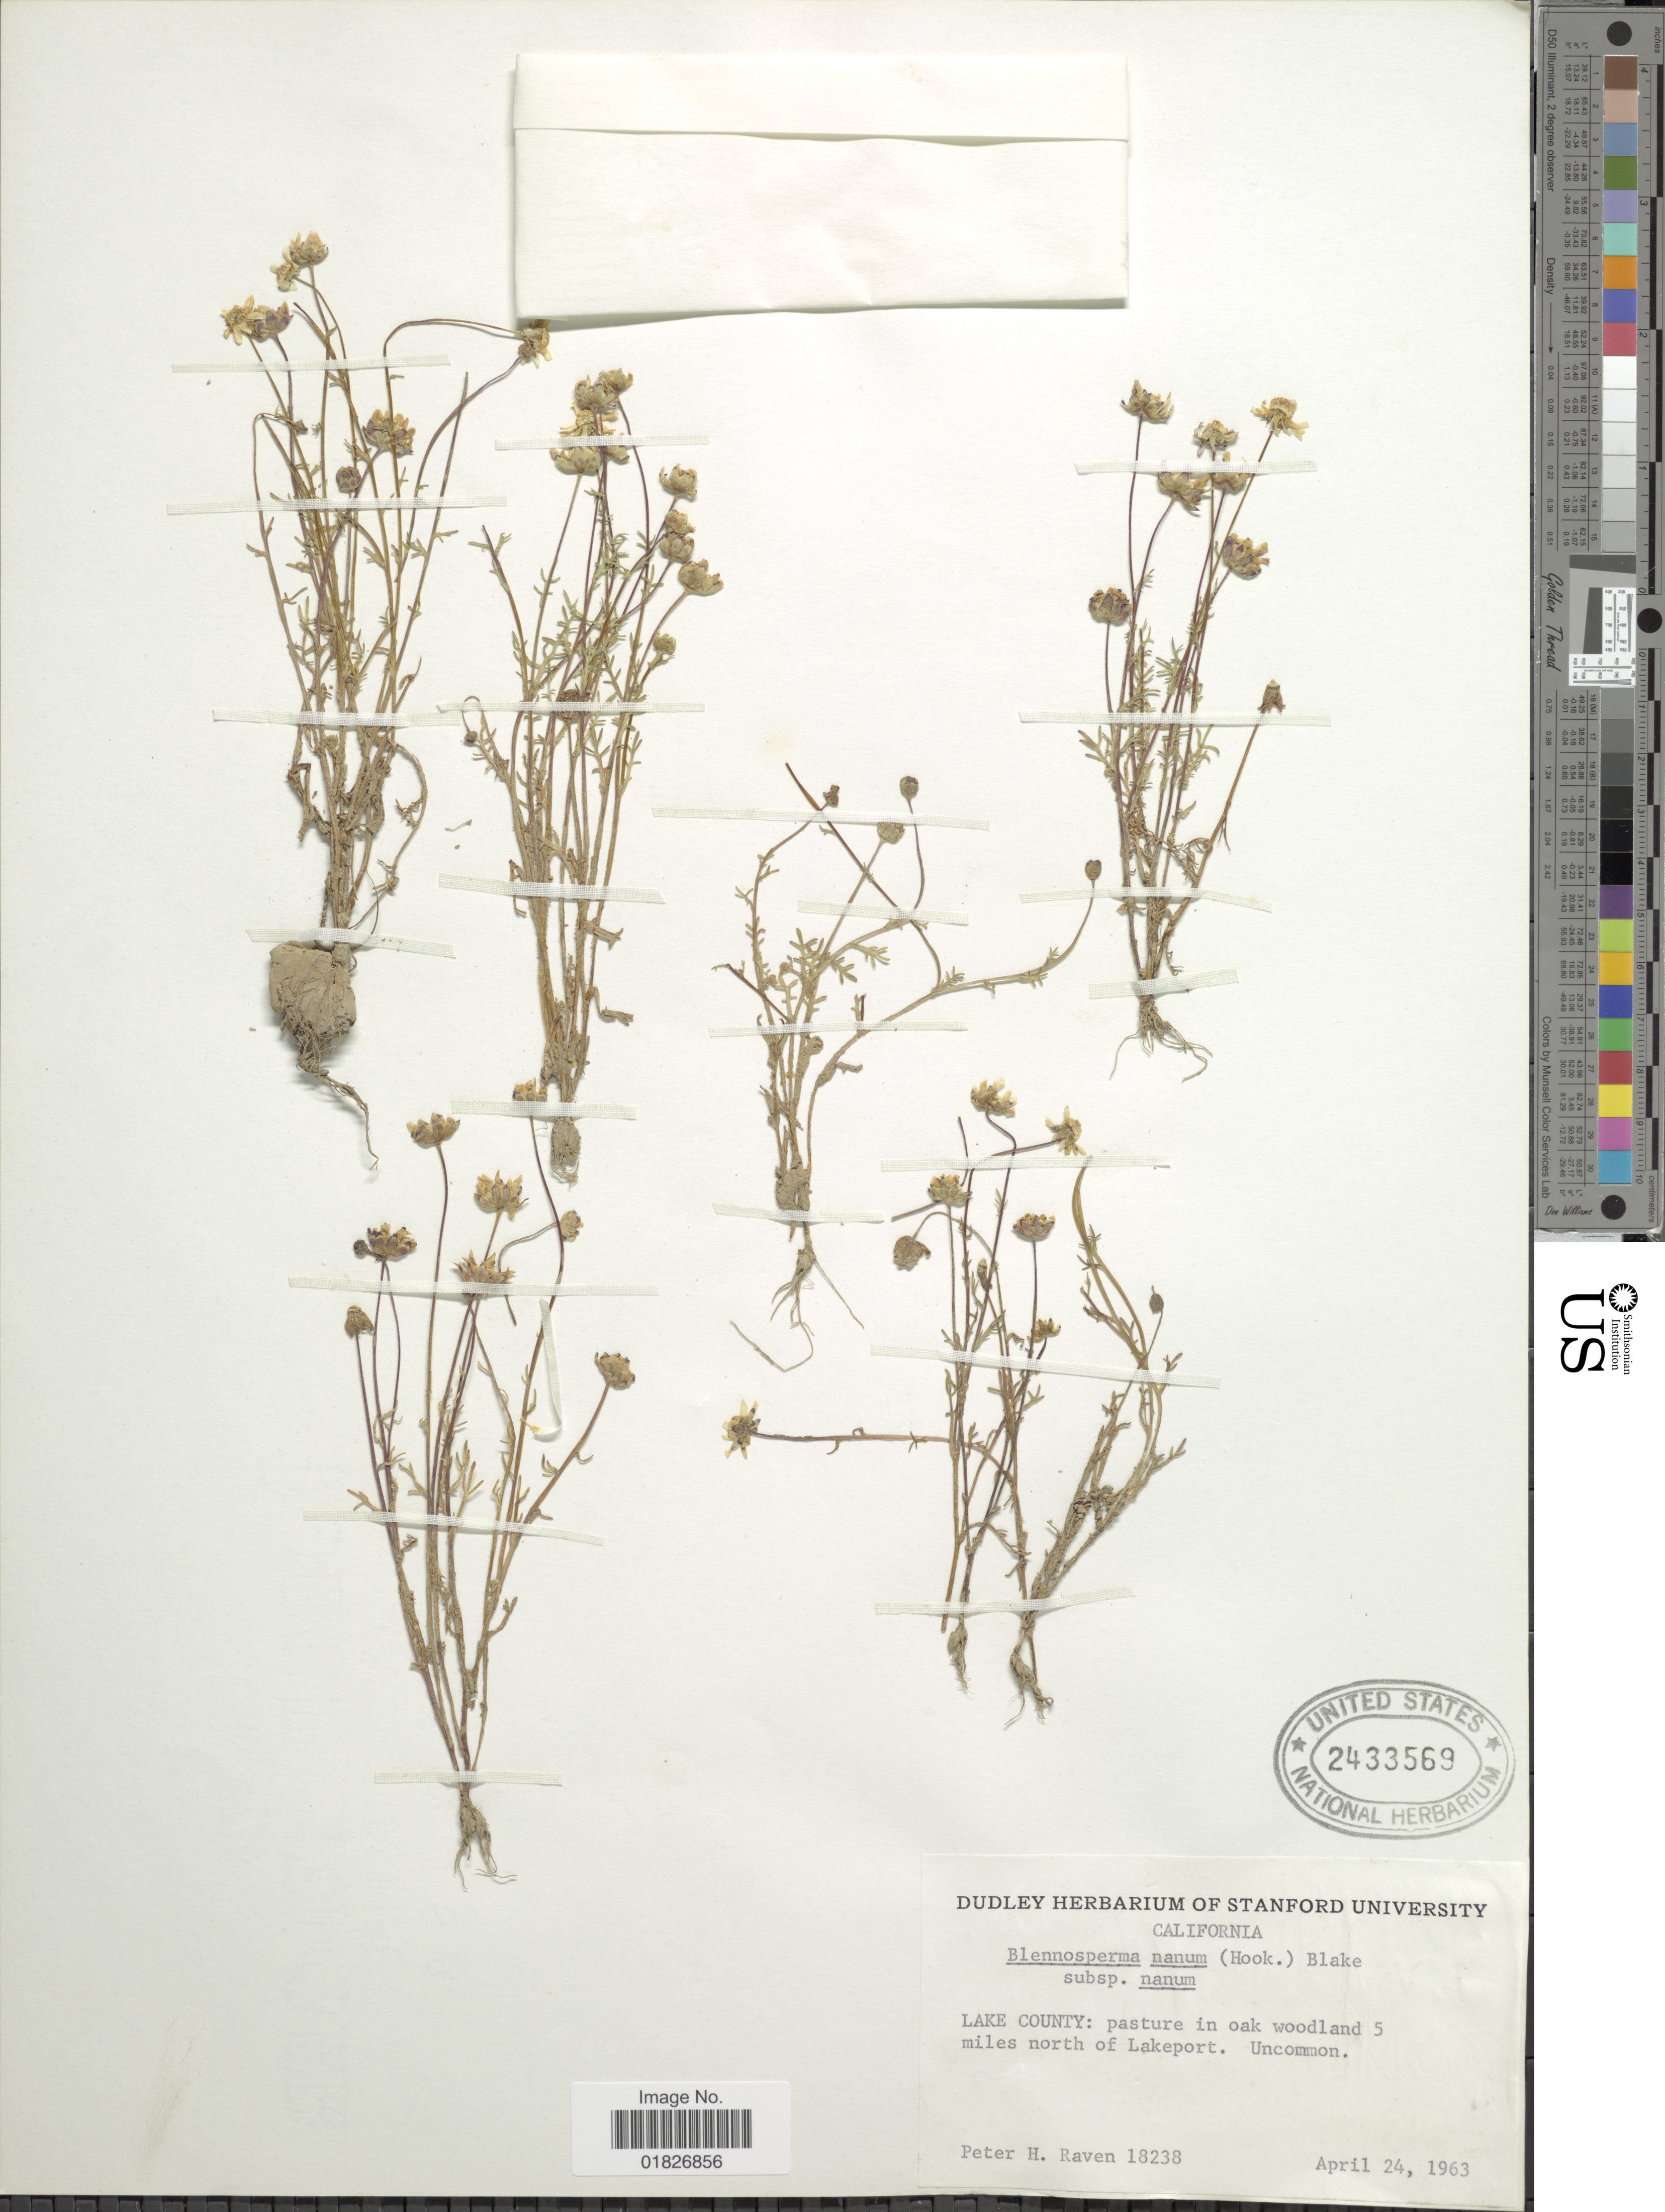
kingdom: Plantae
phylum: Tracheophyta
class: Magnoliopsida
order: Asterales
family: Asteraceae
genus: Blennosperma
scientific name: Blennosperma nanum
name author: (Hook.) S.F. Blake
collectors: P. Raven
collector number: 18238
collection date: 1963-04-24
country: United States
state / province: California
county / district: Lake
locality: Lake County, 5 miles north of Lakeport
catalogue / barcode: US 2433569